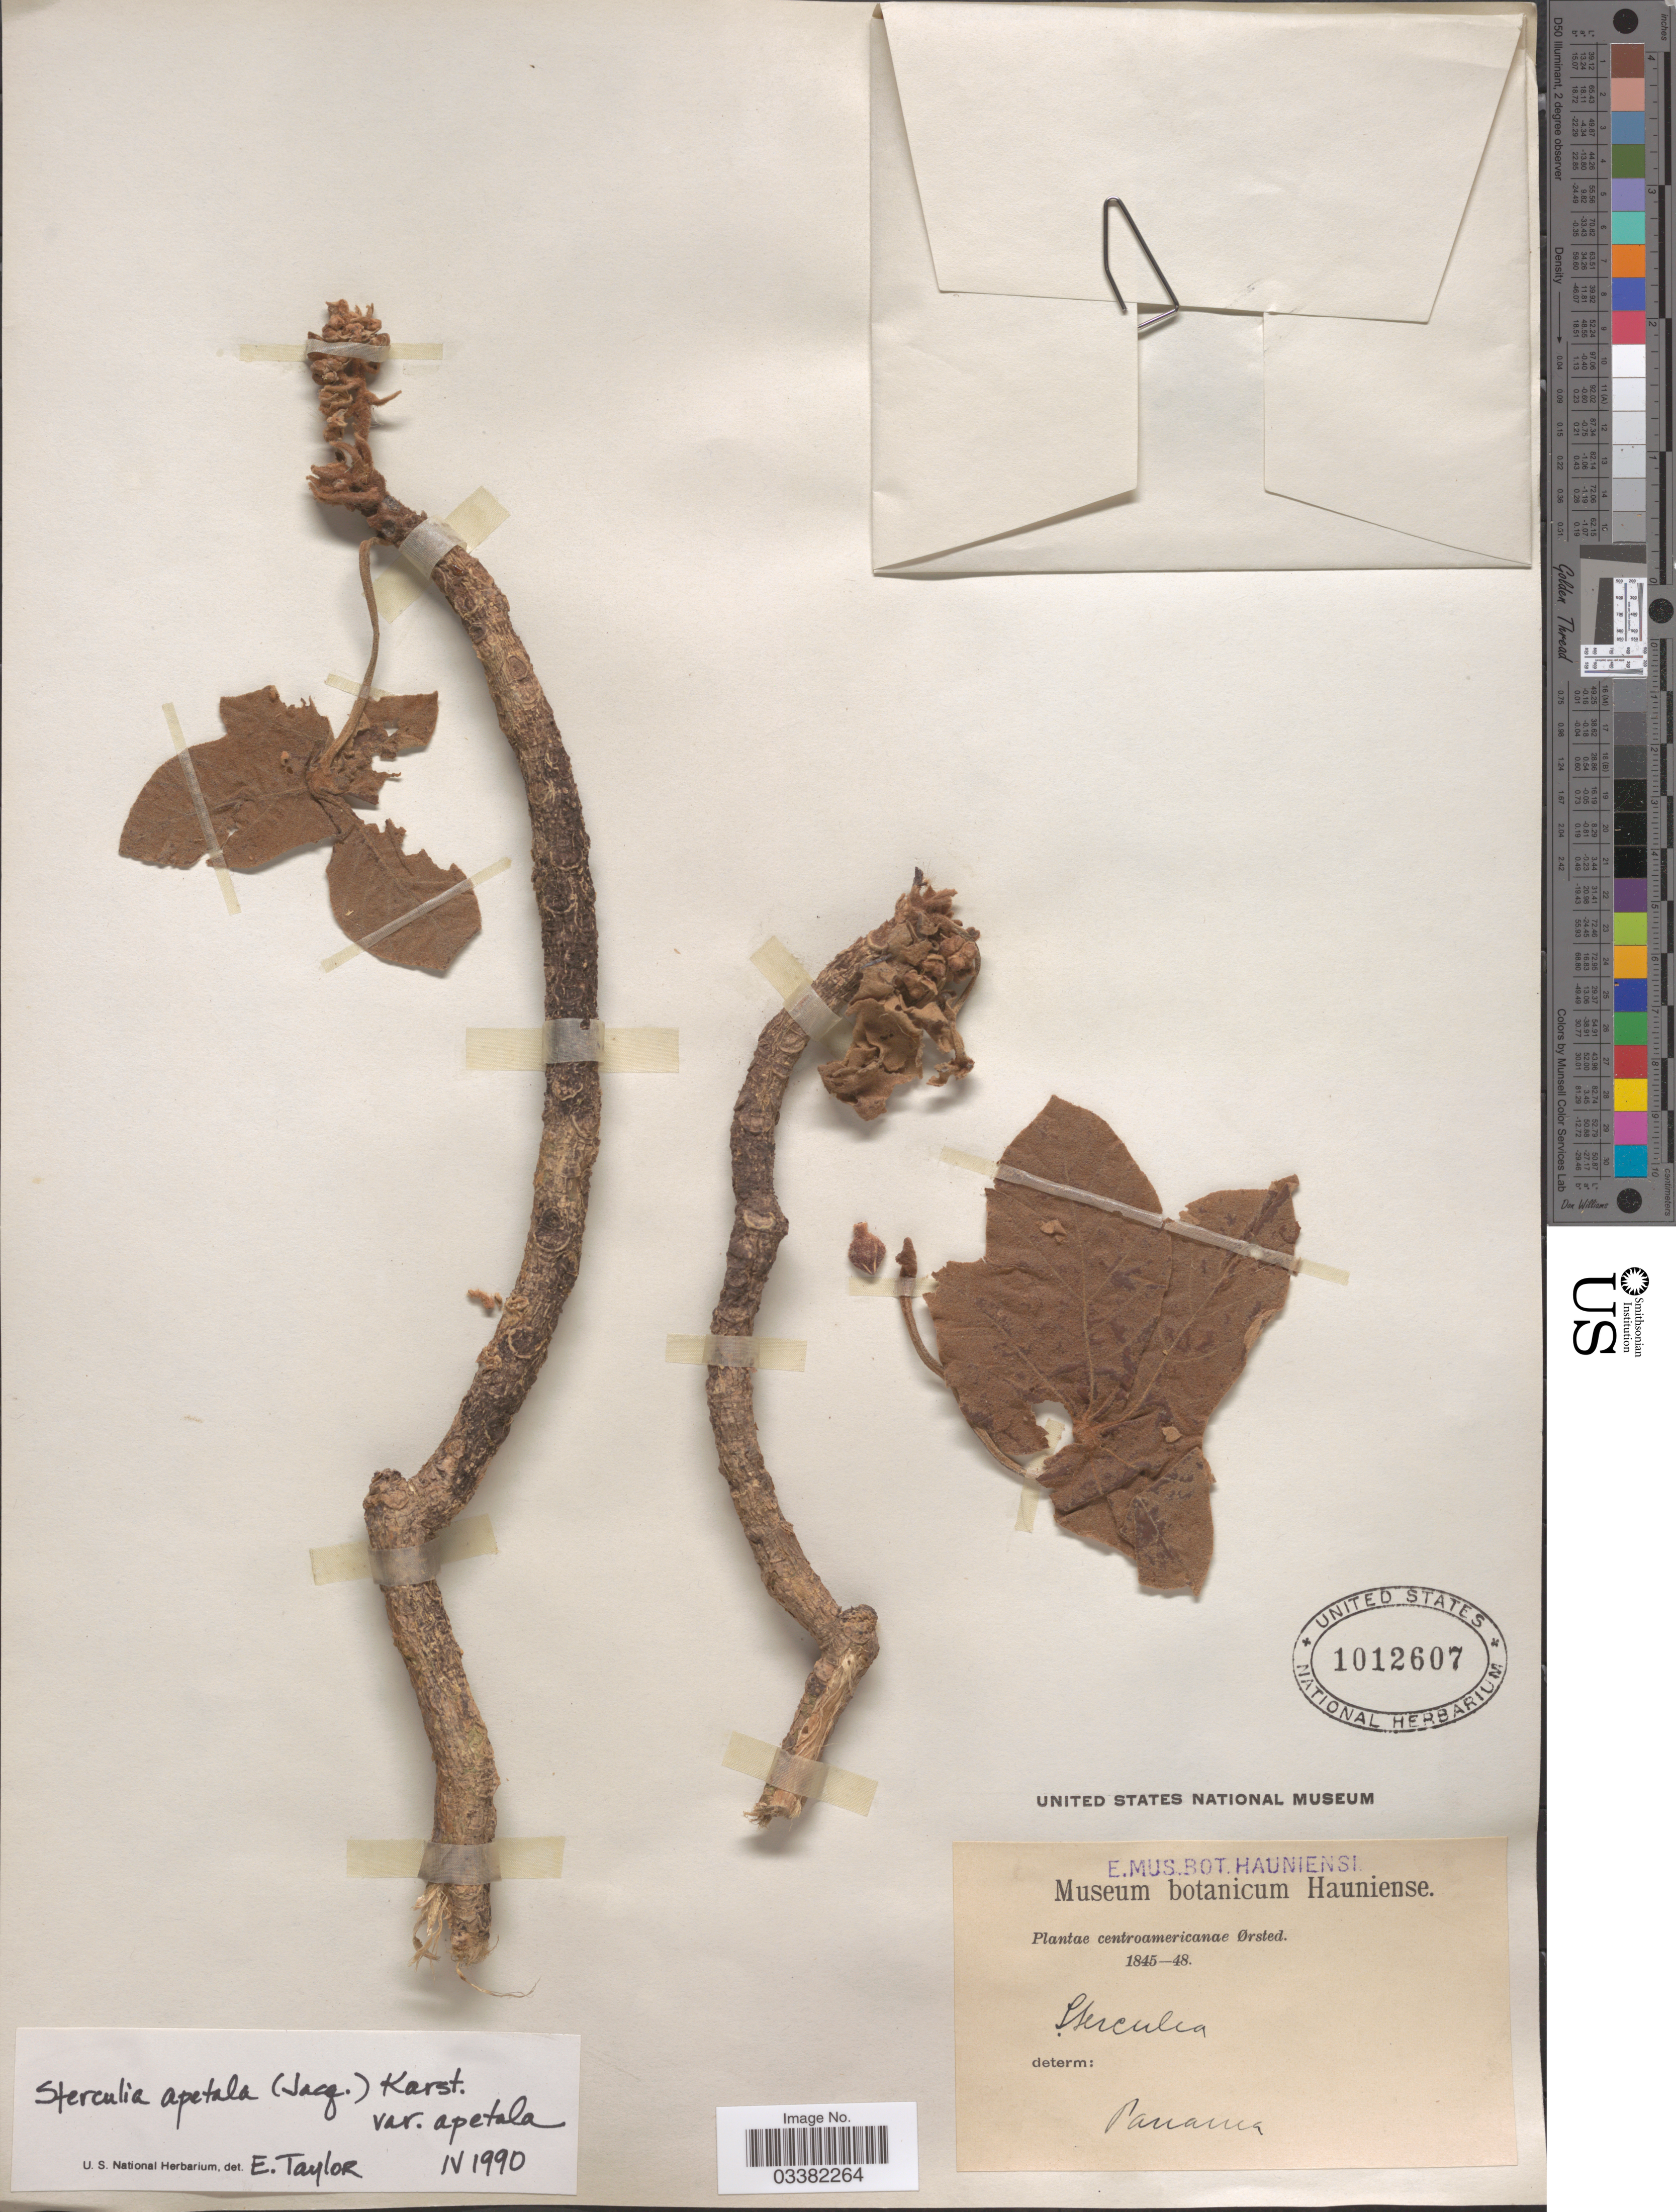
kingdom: Plantae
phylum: Tracheophyta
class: Magnoliopsida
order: Malvales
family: Malvaceae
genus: Sterculia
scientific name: Sterculia apetala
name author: (Jacq.) H. Karst.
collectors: Ørsted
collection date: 1845/1848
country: Panama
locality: Centroamericana.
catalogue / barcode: US 1012607